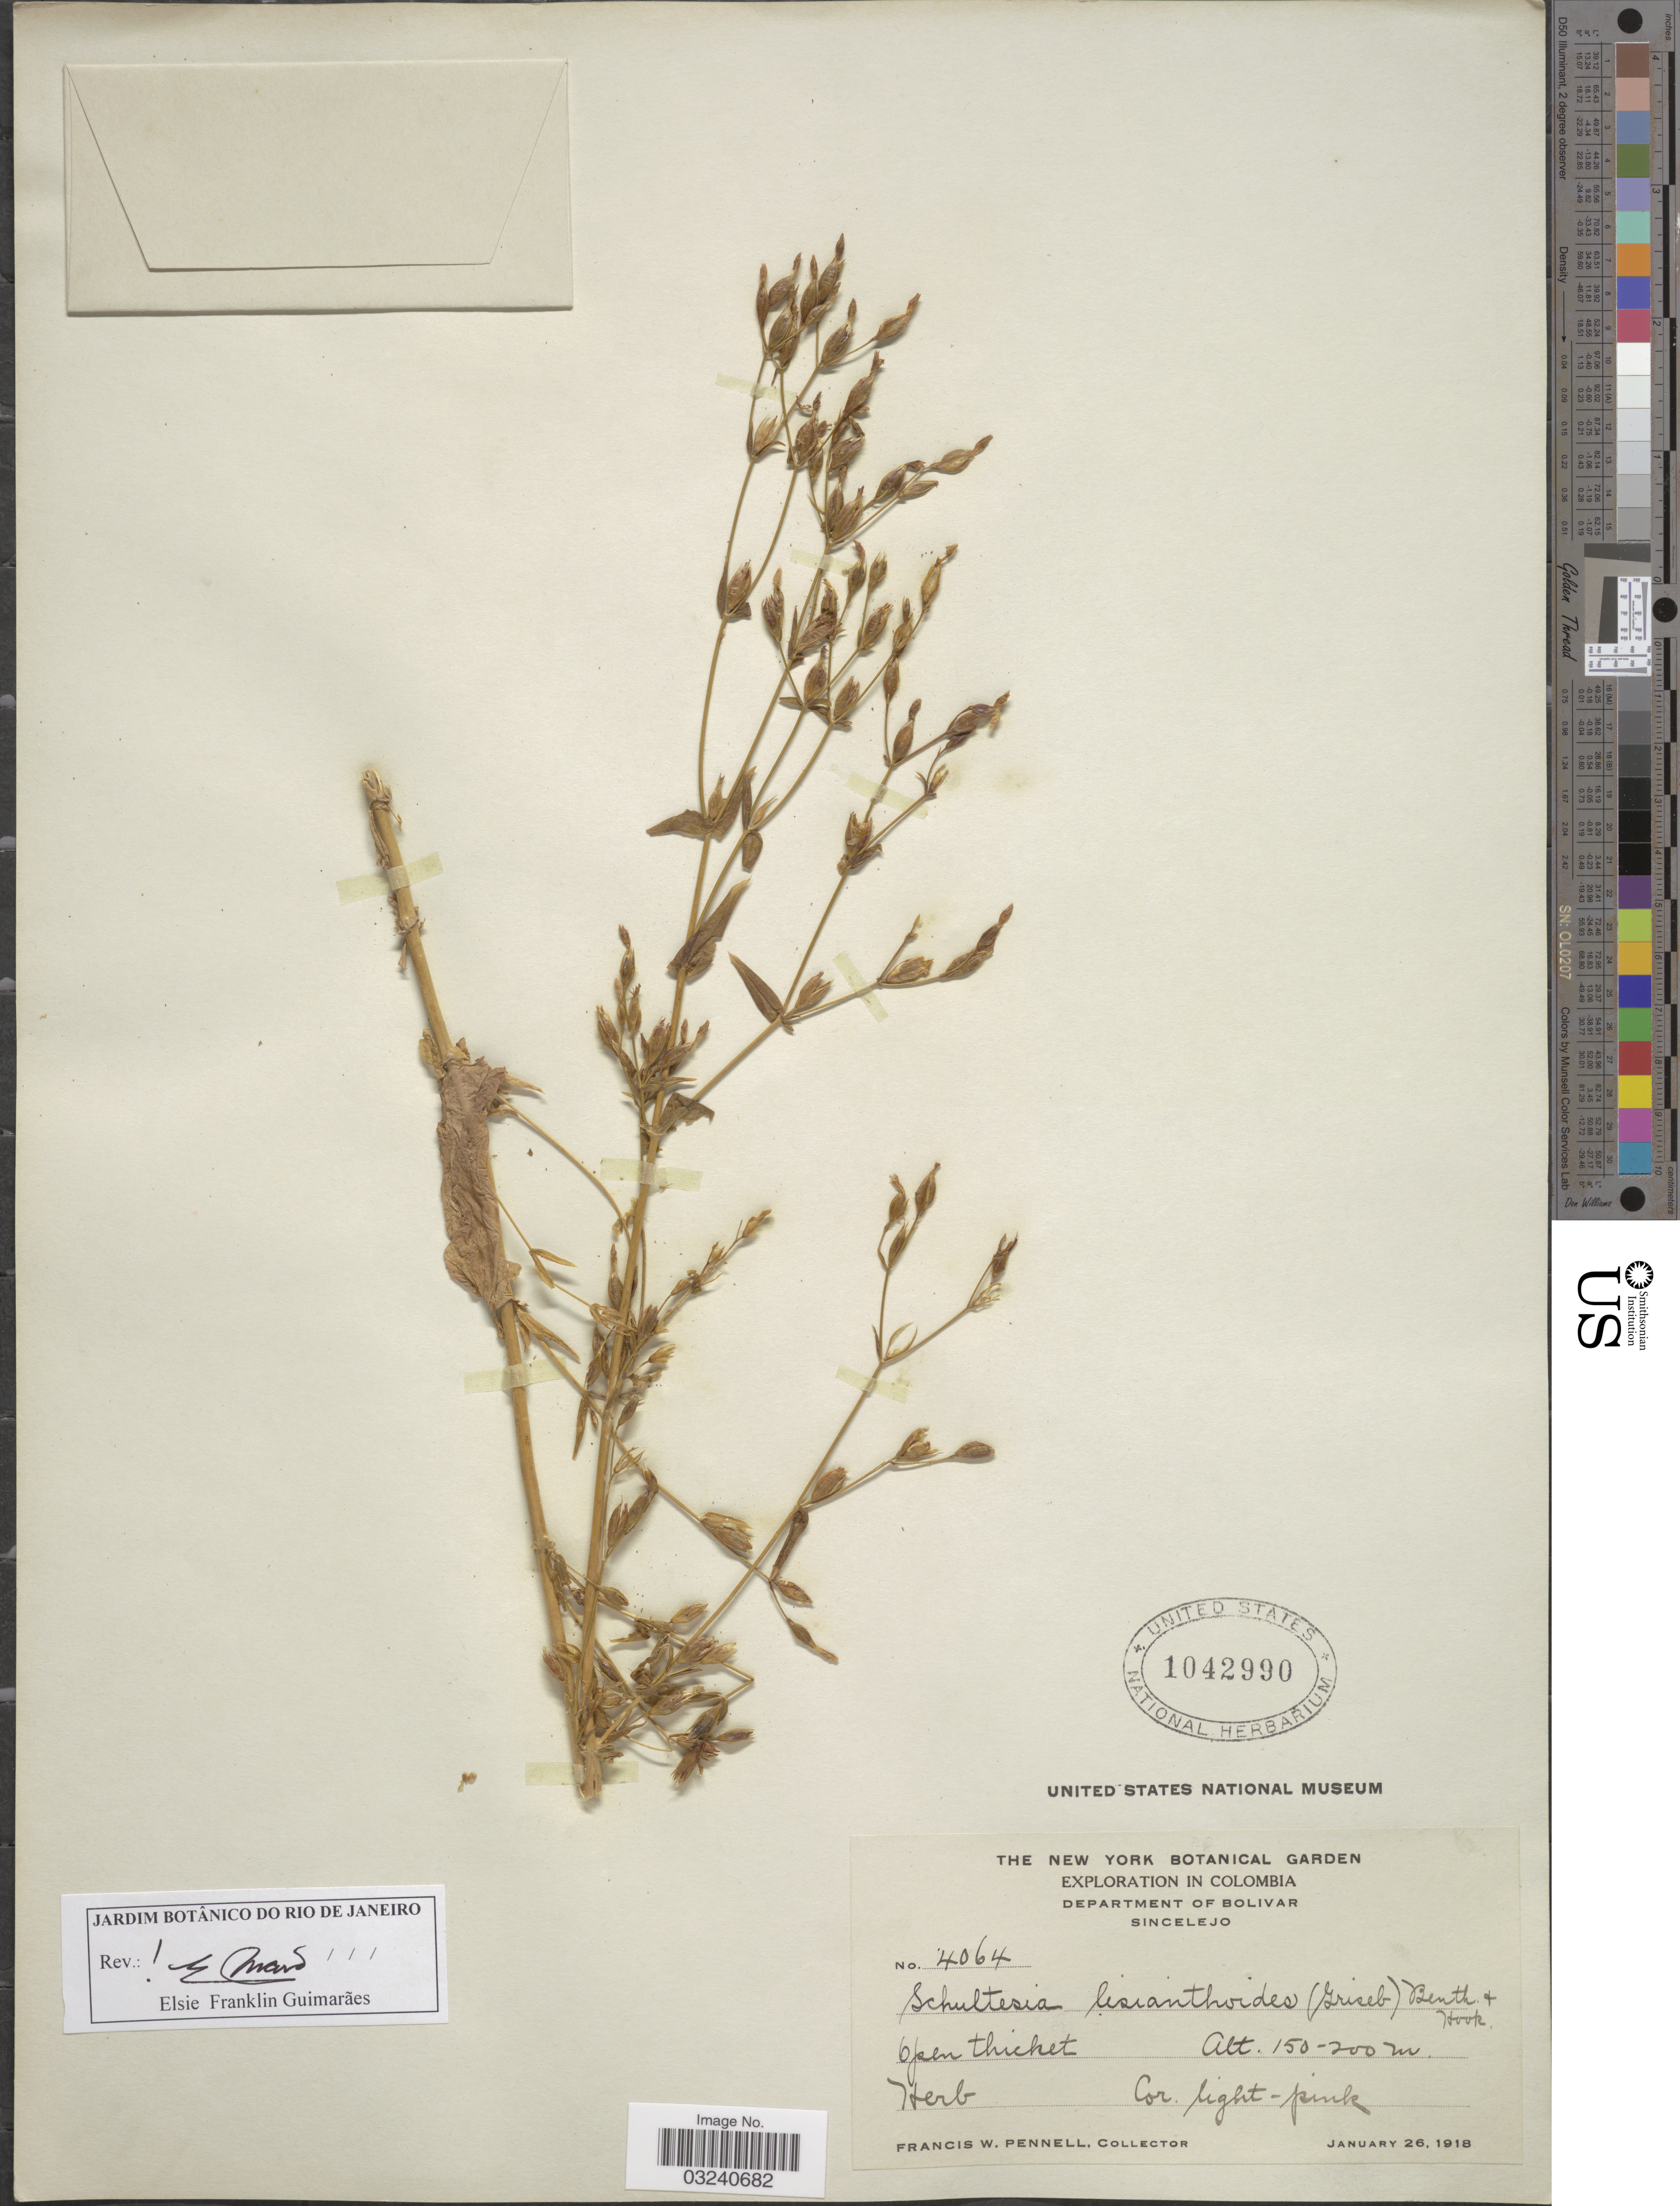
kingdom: Plantae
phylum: Tracheophyta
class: Magnoliopsida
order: Gentianales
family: Gentianaceae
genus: Schultesia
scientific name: Schultesia lisianthoides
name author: (Griseb.) Benth. & Hook. f. ex Hemsl.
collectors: F. W. Pennell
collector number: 4064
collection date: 1918-01-26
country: Colombia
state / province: Bolívar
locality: Department of Bolivar. Sincelejo.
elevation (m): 150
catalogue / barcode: US 1042990